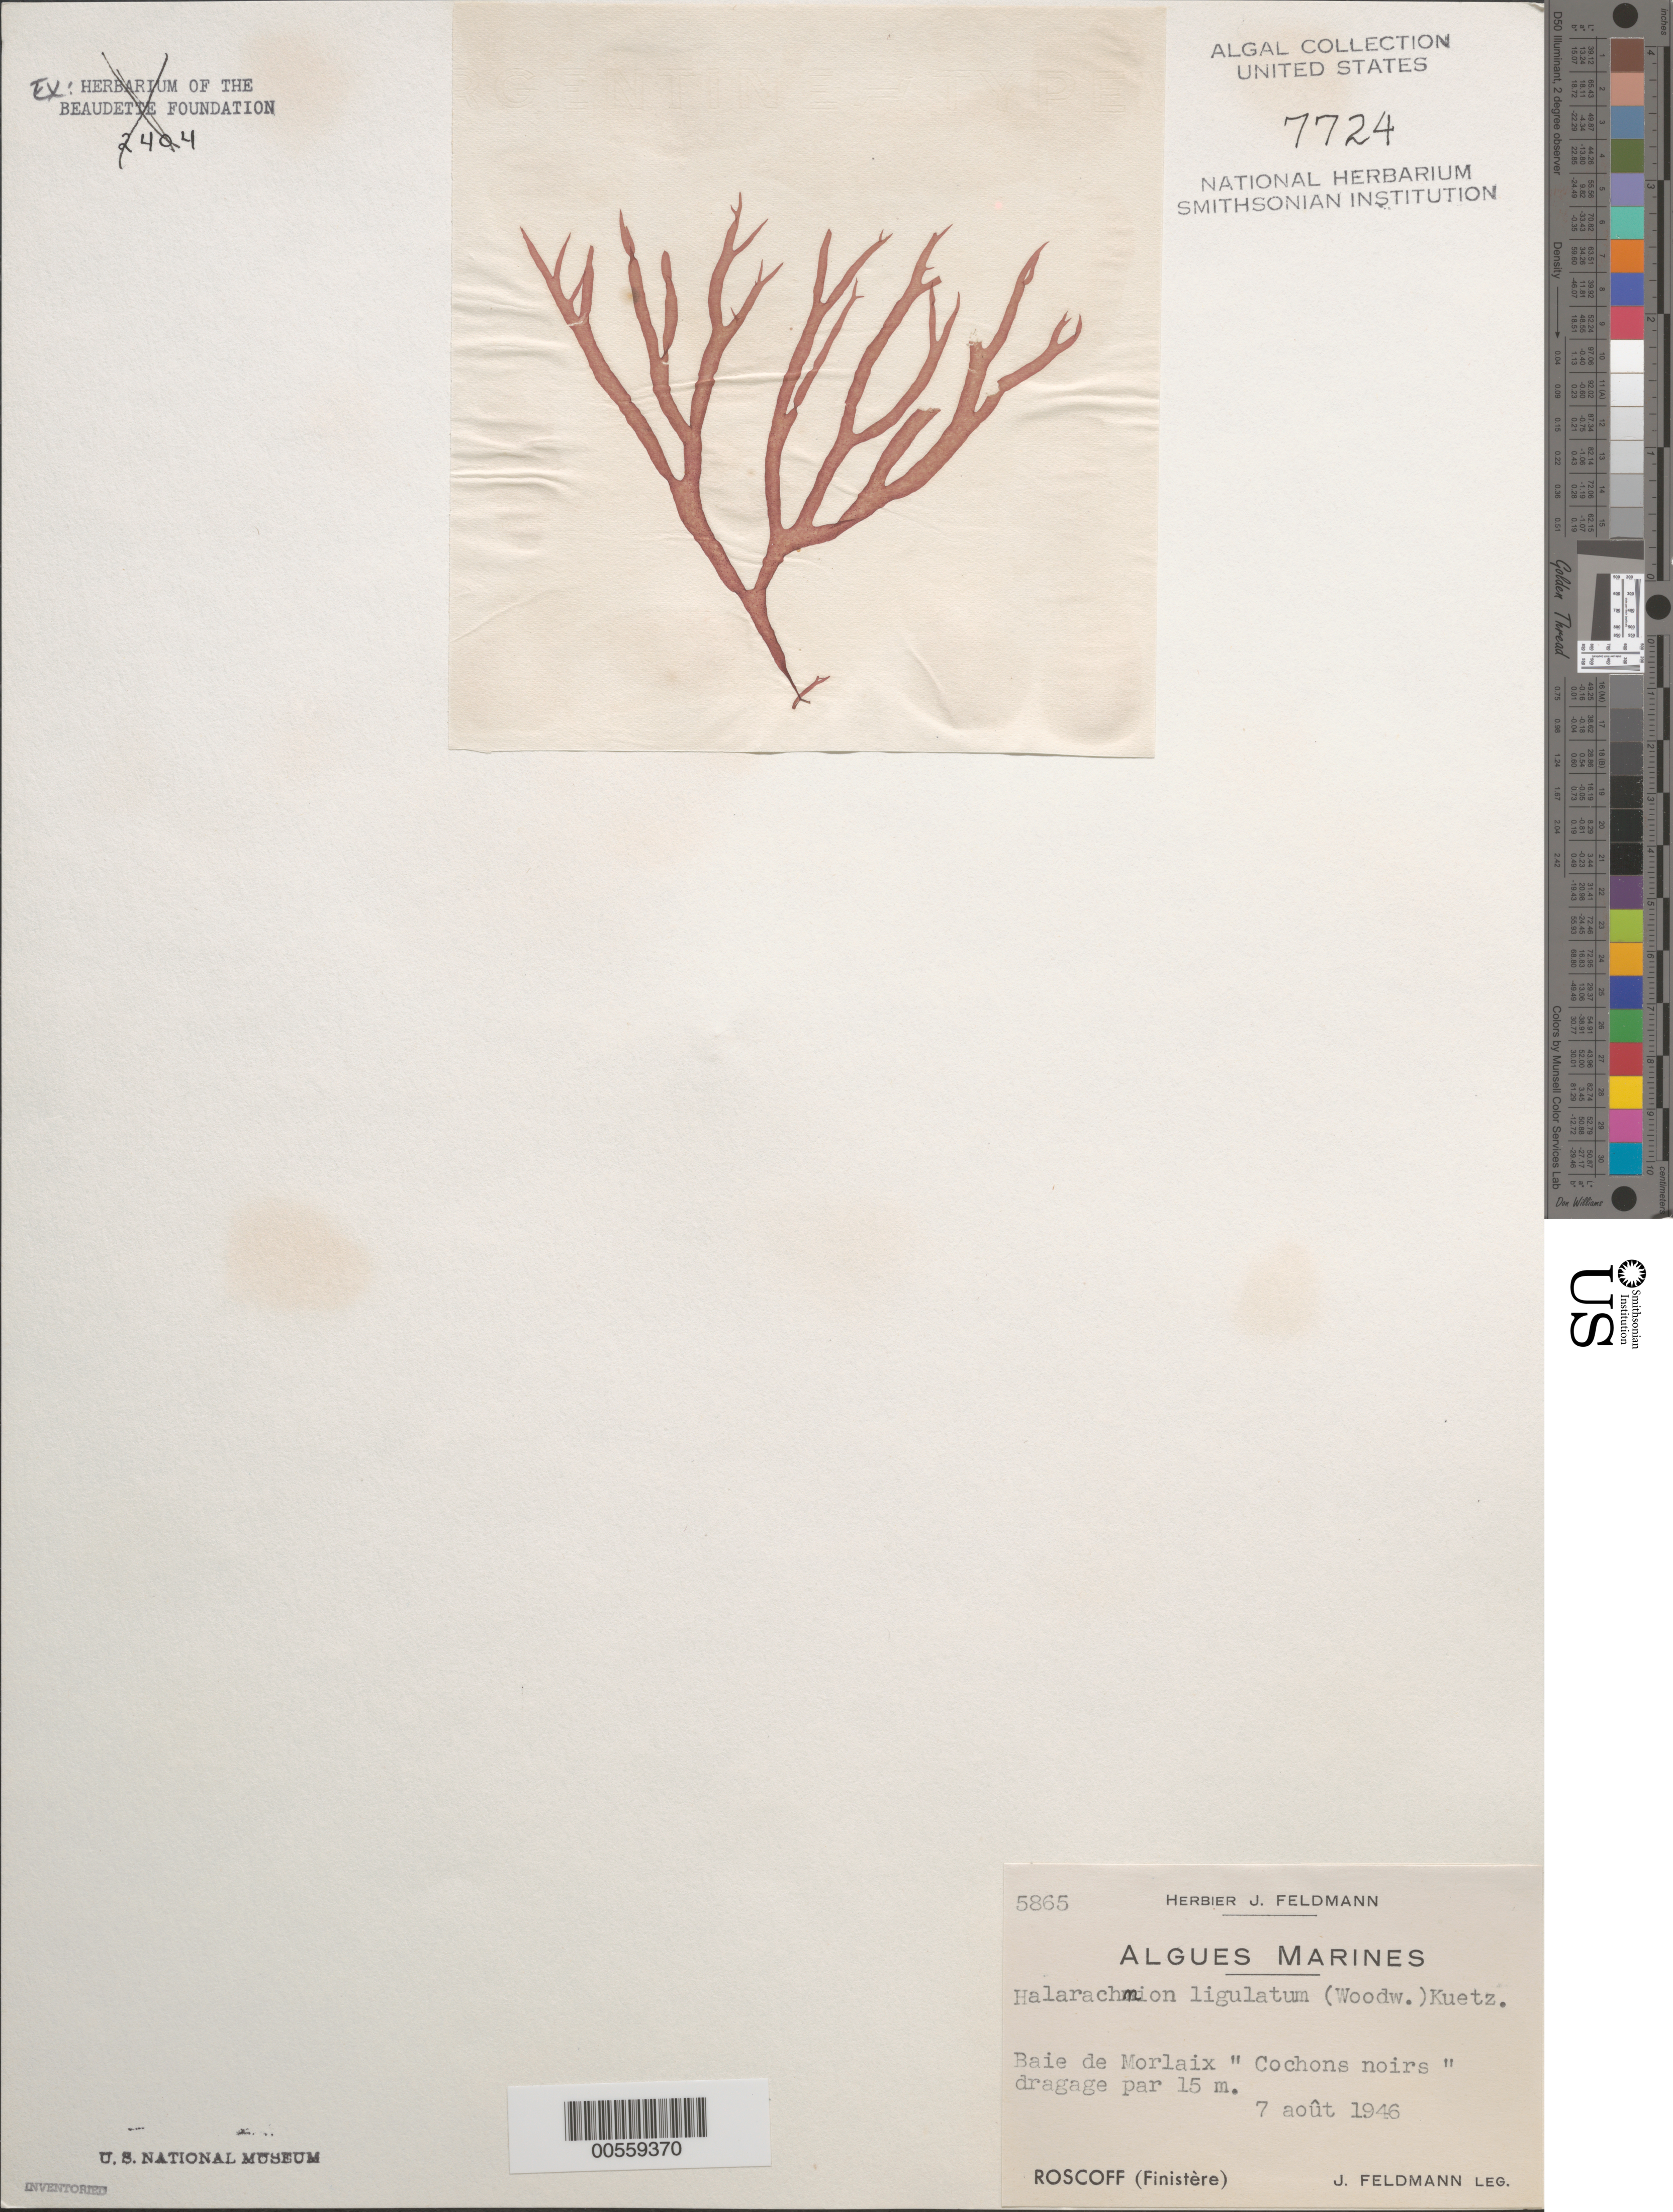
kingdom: Plantae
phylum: Rhodophyta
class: Florideophyceae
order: Gigartinales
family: Furcellariaceae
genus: Halarachnion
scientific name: Halarachnion ligulatum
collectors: J. Feldmann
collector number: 5865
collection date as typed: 07 Aug 1946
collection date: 1946-08-07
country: France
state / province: Bretagne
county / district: Finistère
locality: Cochons noirs, baie de morlaix, roscoff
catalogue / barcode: US 7724